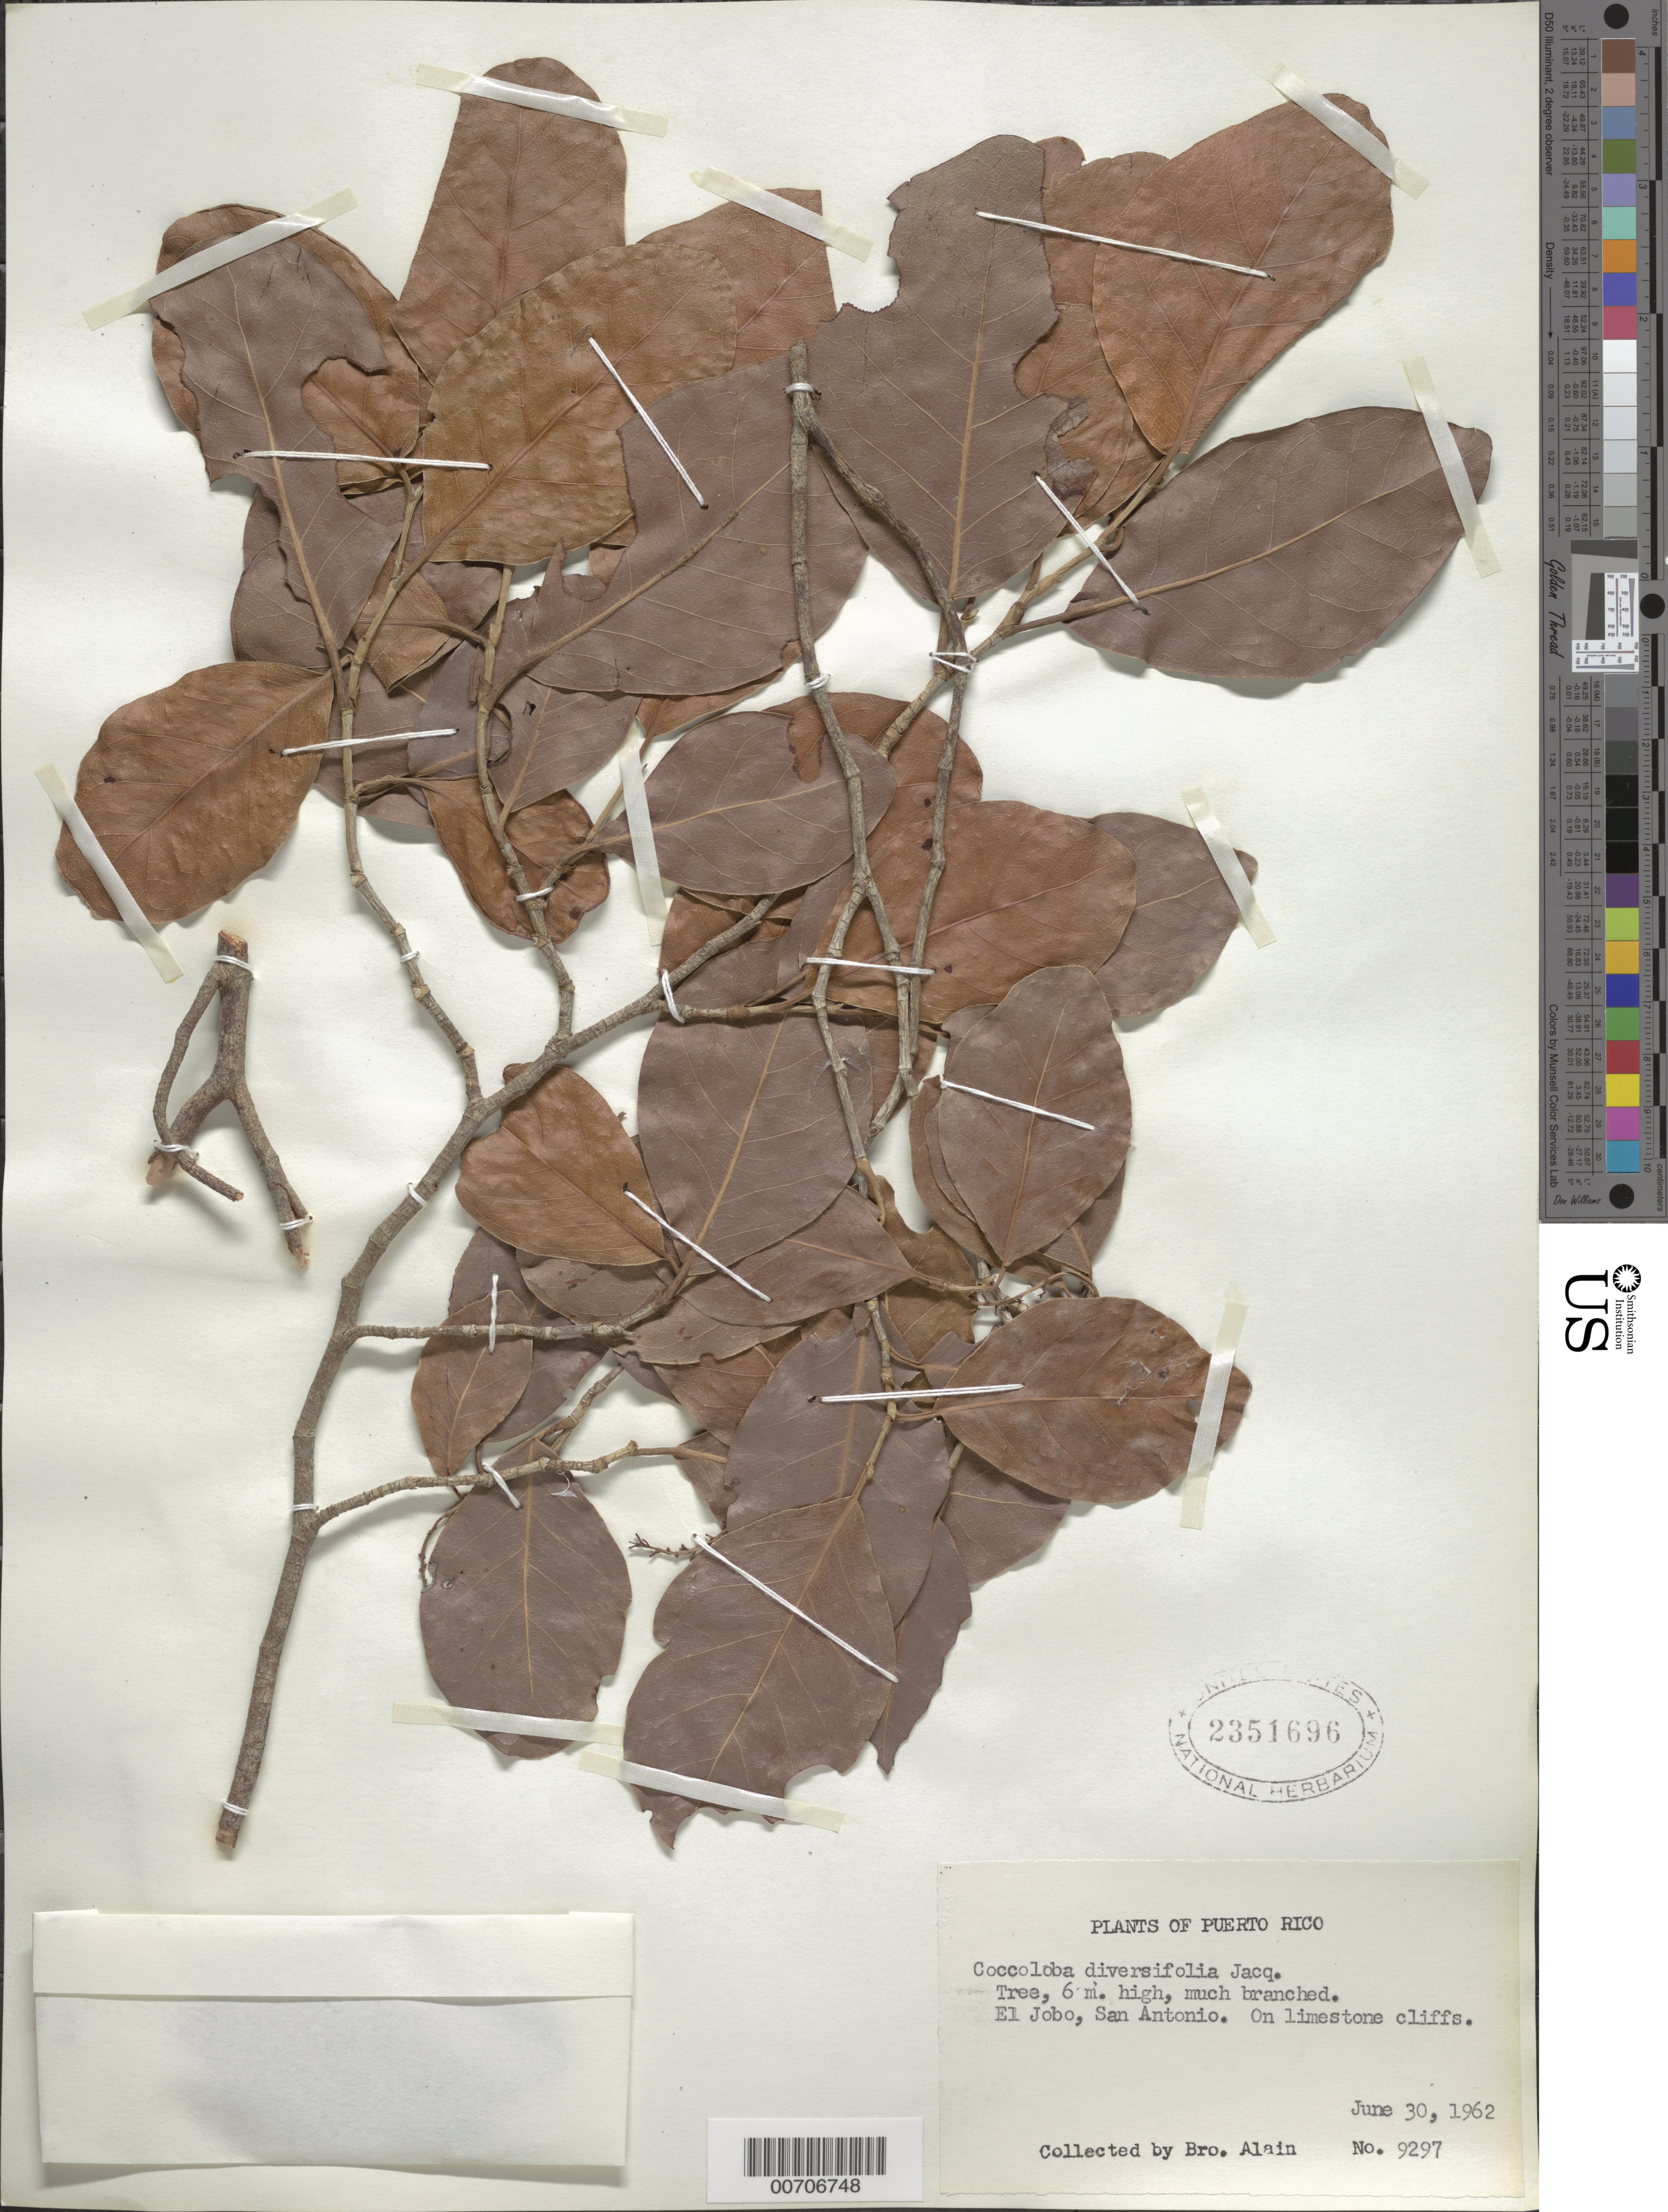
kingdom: Plantae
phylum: Tracheophyta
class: Magnoliopsida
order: Caryophyllales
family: Polygonaceae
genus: Coccoloba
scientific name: Coccoloba diversifolia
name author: Jacq.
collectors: A. H. Liogier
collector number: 9297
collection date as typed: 30 Jun 1962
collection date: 1962-06-30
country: Puerto Rico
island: Greater Antilles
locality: El Jobo, San Antonio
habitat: On limestone cliffs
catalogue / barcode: US 2351696